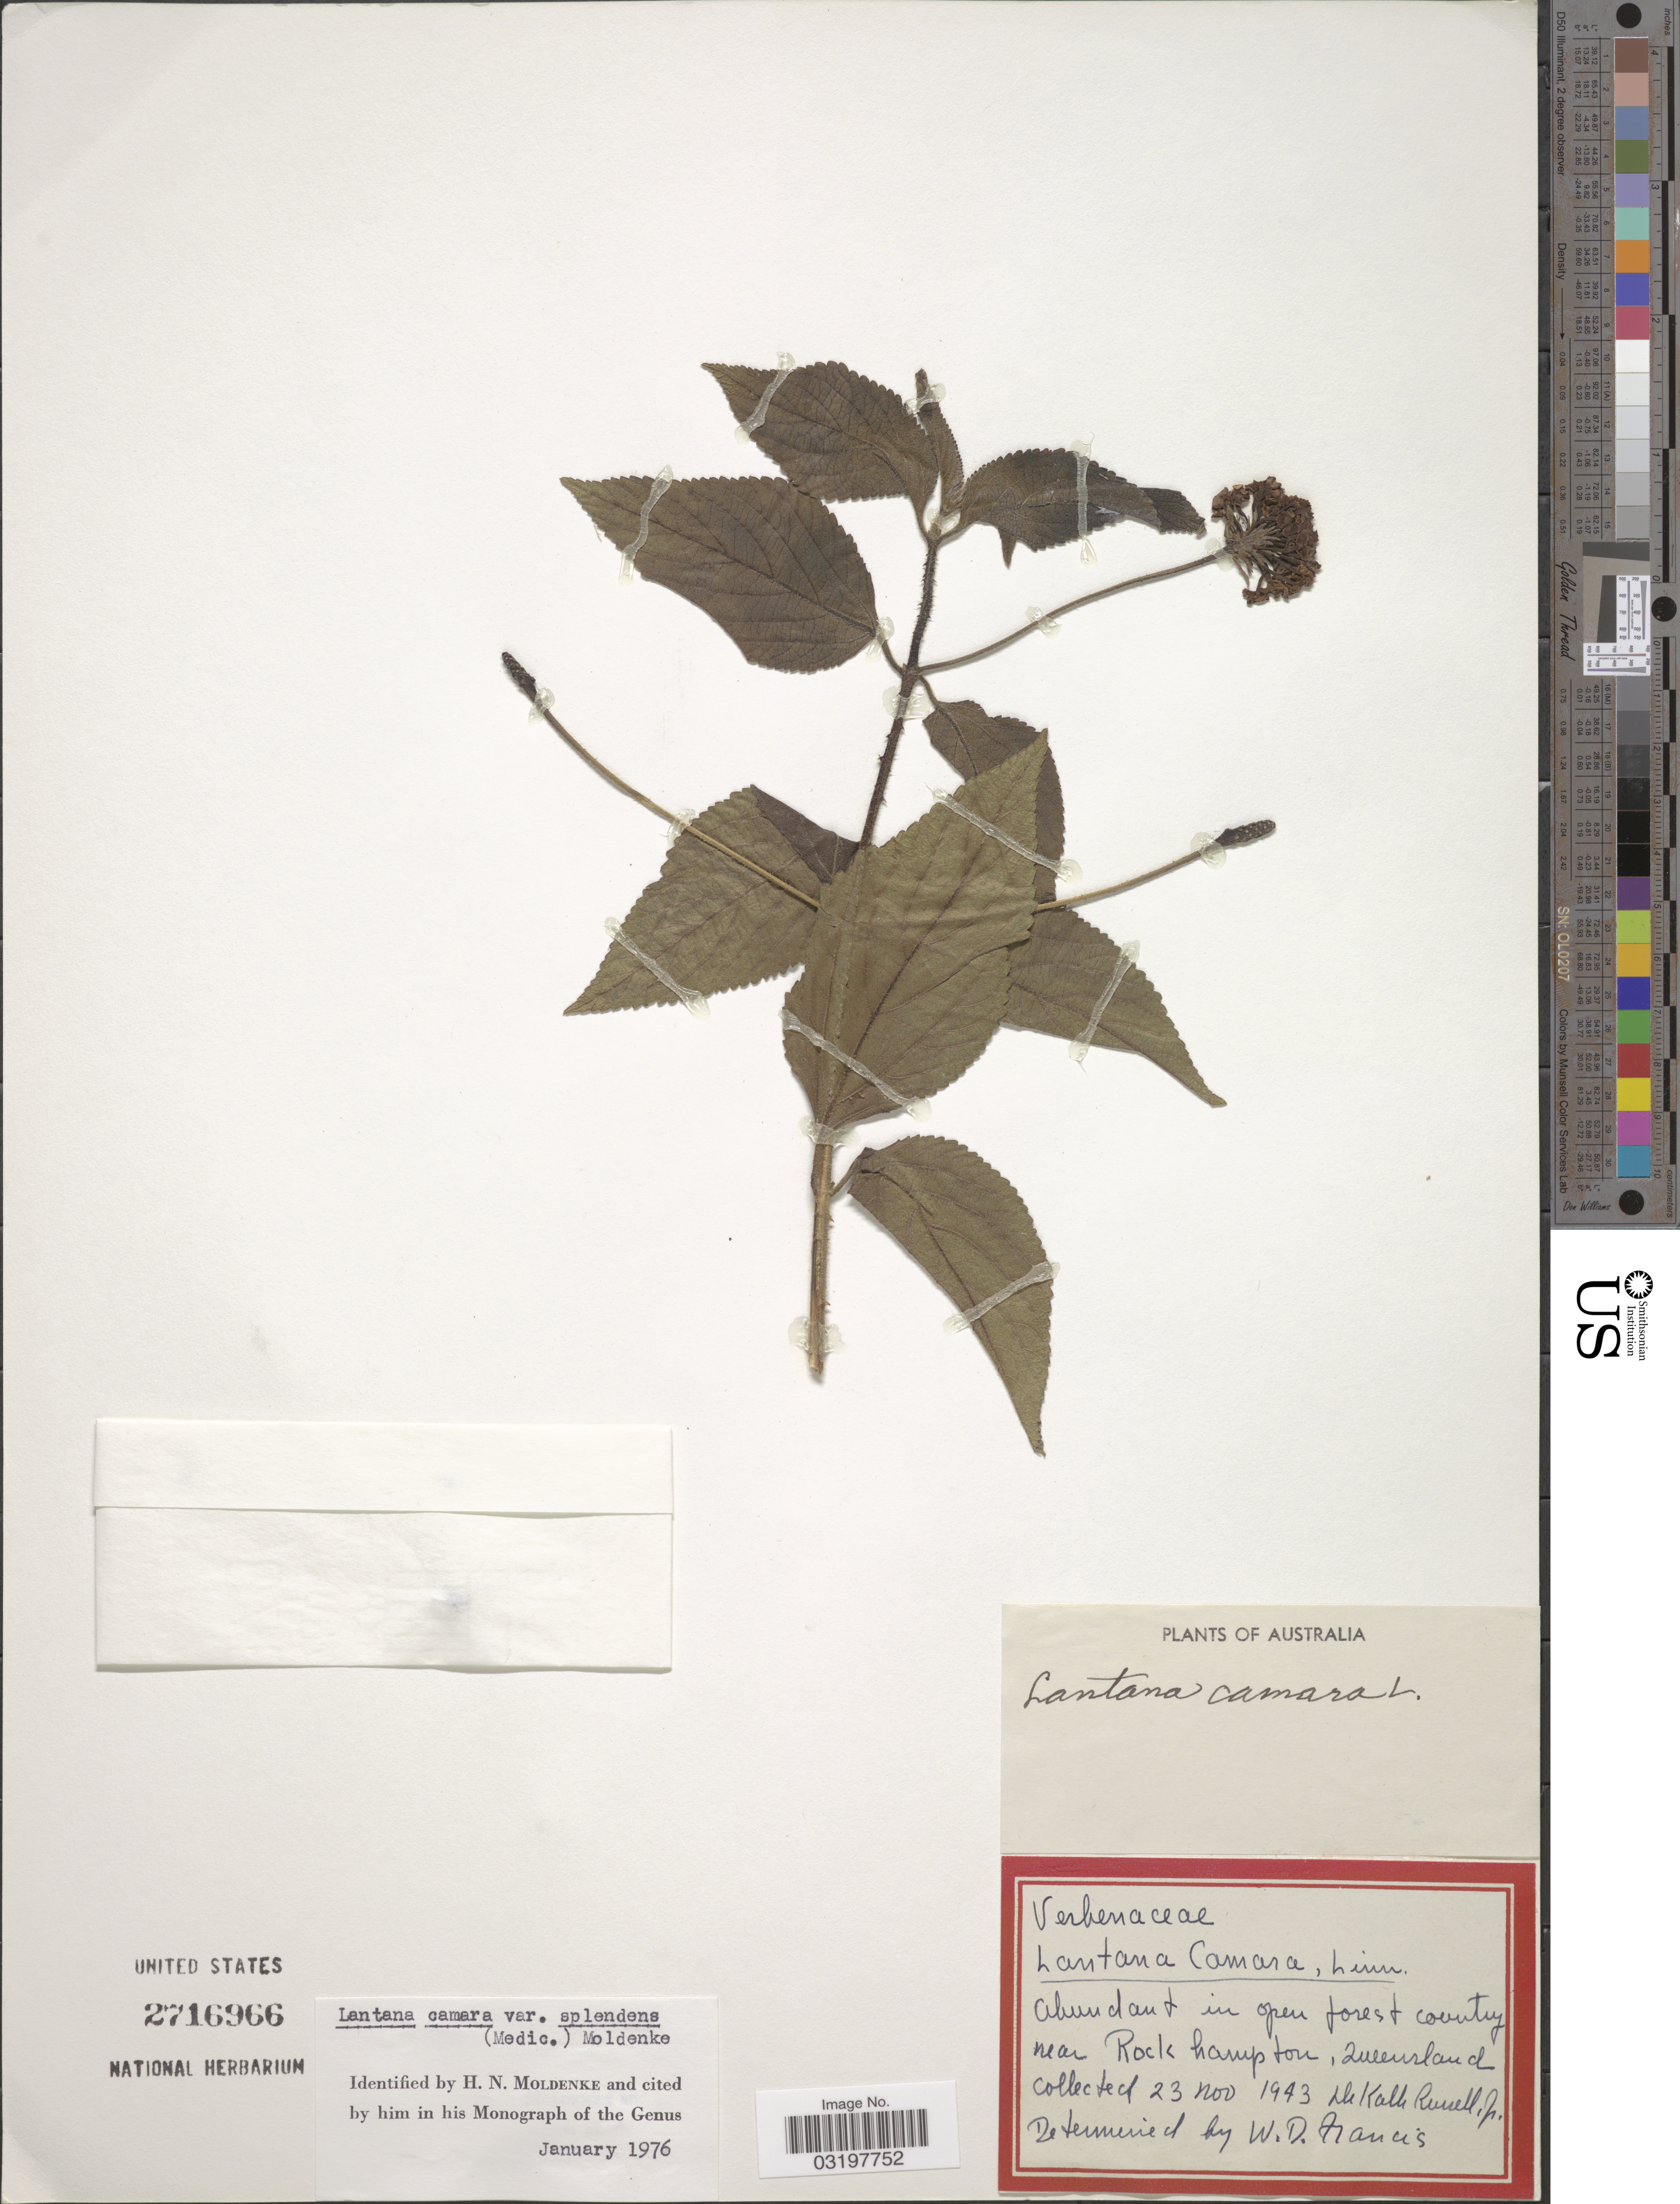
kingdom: Plantae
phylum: Tracheophyta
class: Magnoliopsida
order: Lamiales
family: Verbenaceae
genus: Lantana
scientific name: Lantana camara var. splendens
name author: Moldenke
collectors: D. K. Russell Jr.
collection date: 1943-11-23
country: Australia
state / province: Queensland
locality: Abundant in open forest country near Rockhampton.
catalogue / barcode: US 2716966